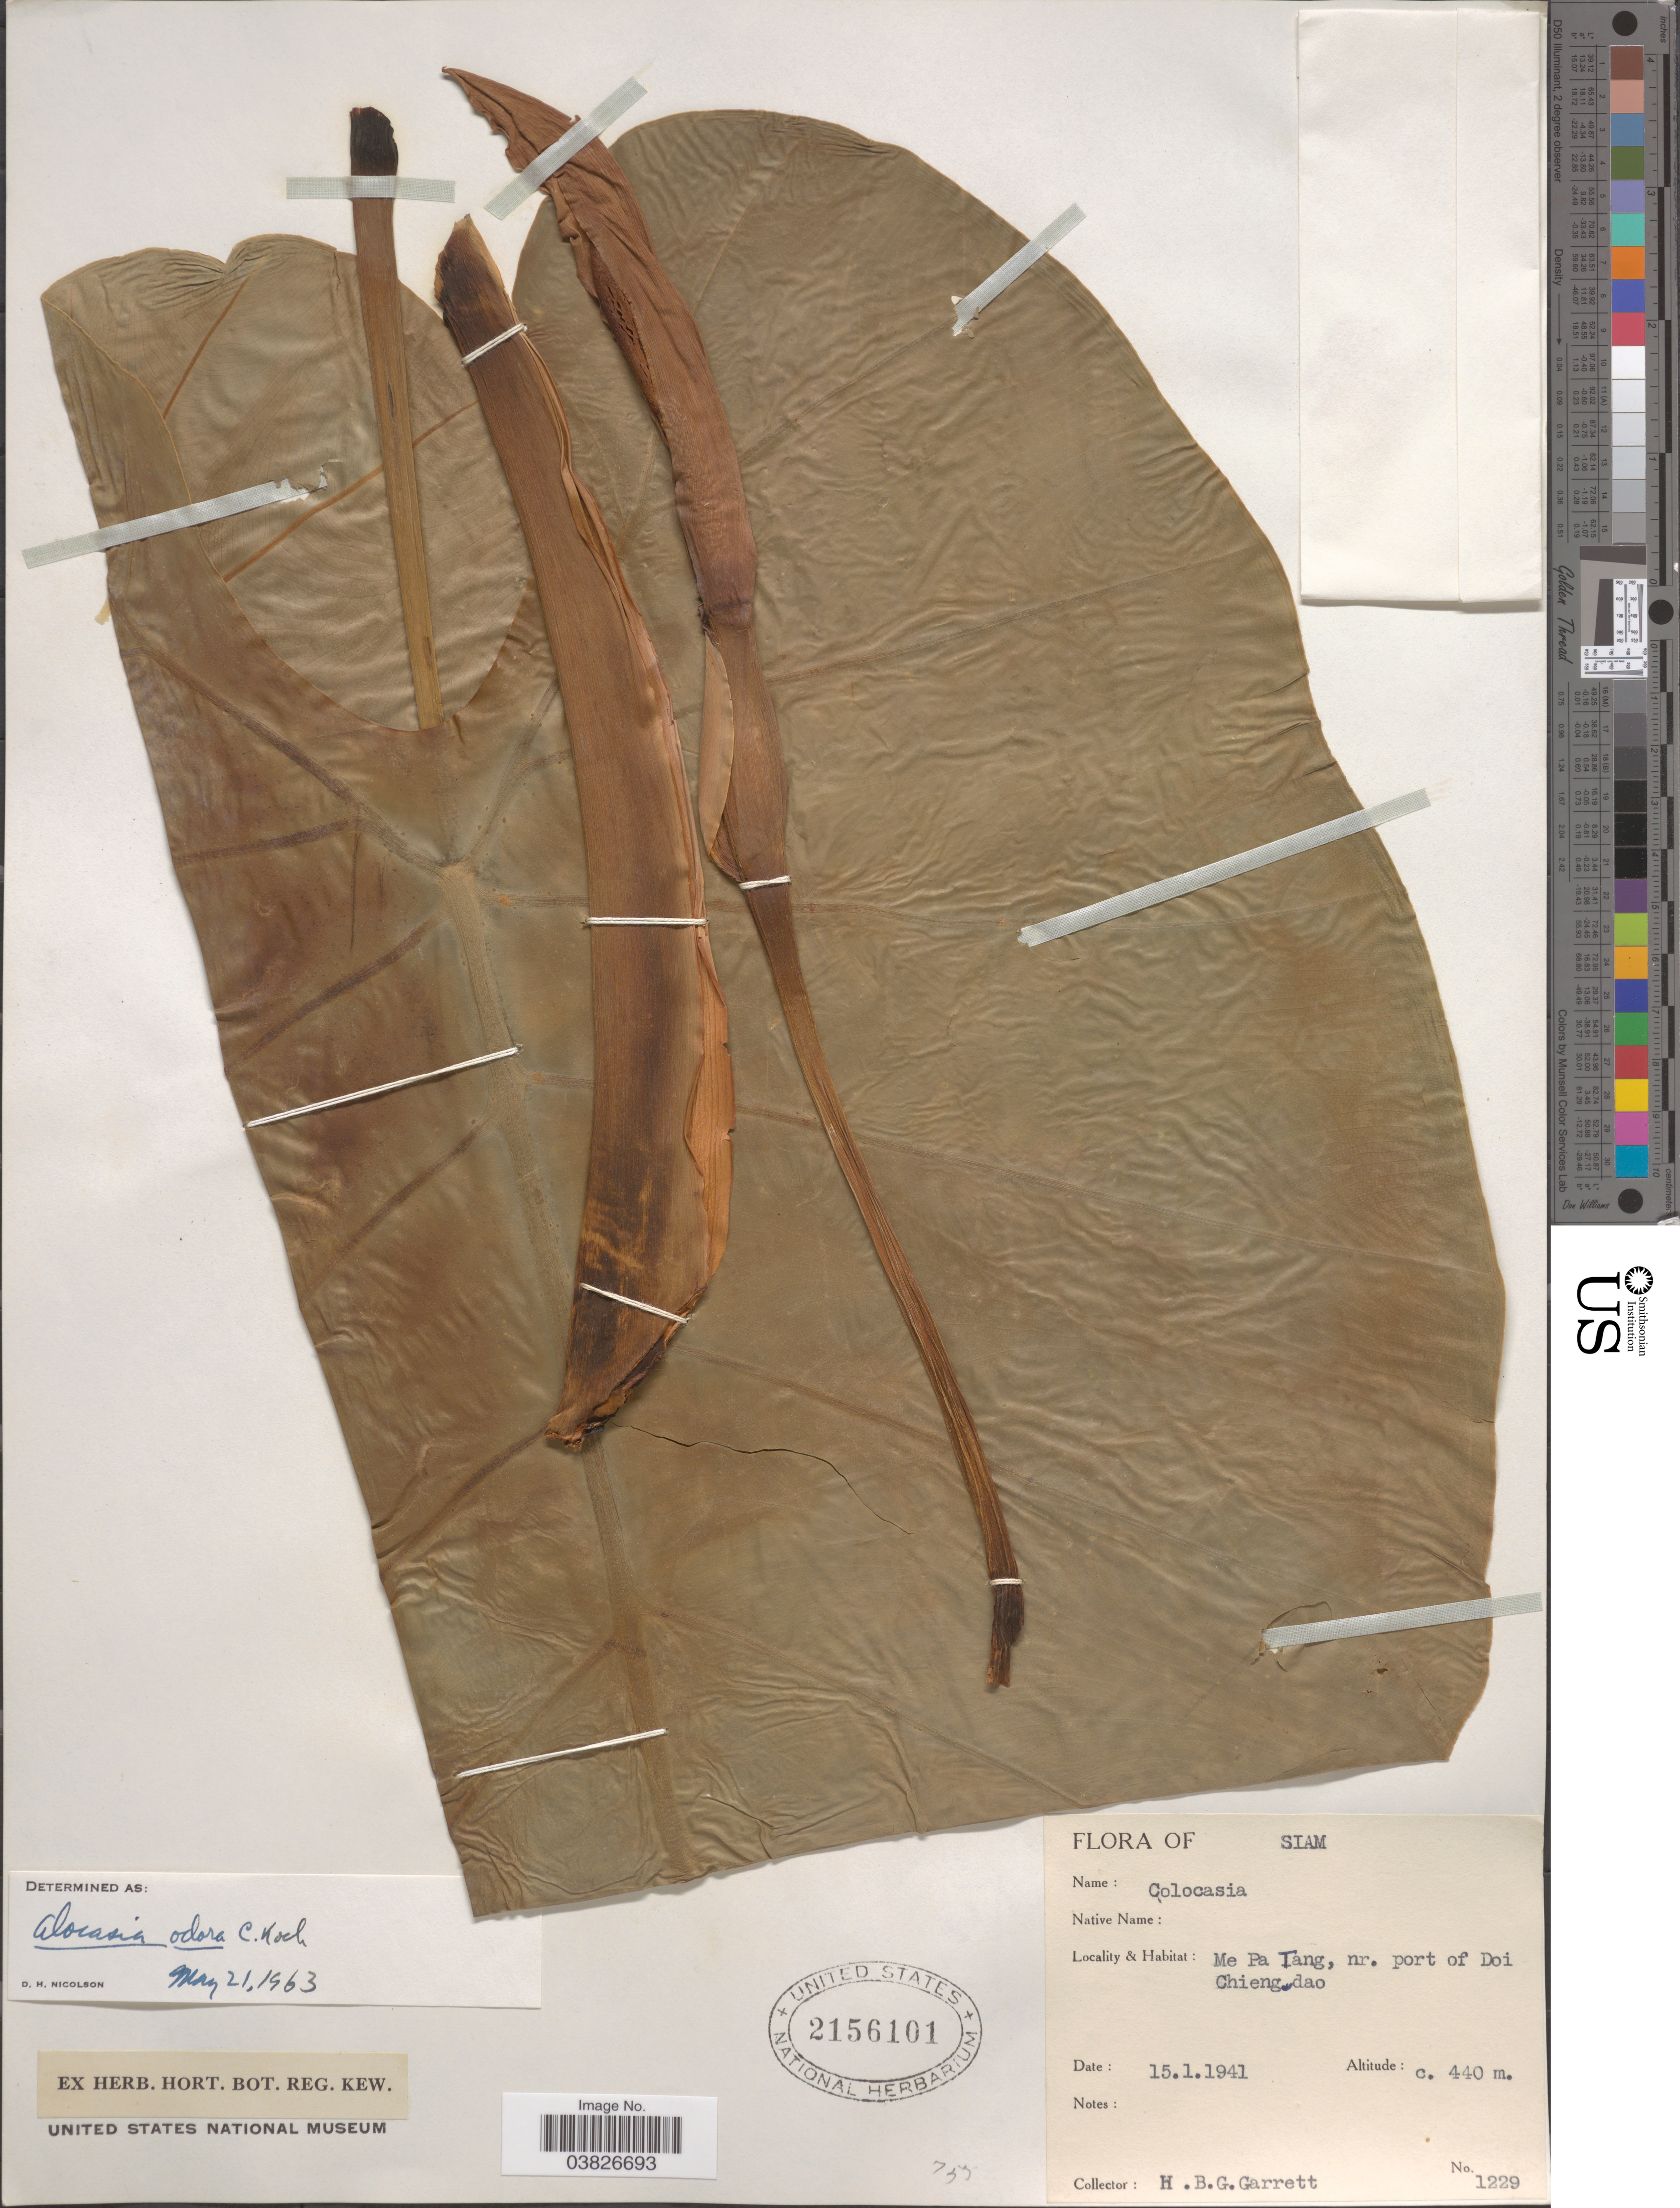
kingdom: Plantae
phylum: Tracheophyta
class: Liliopsida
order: Alismatales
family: Araceae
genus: Alocasia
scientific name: Alocasia odora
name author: (Roxb. ex Lodd. et al.) Spach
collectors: H. Garrett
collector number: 1229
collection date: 1941-01-15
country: Thailand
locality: Siam. Me Pa Tang, nr. port of Doi Chieng-dao.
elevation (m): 440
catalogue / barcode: US 2156101